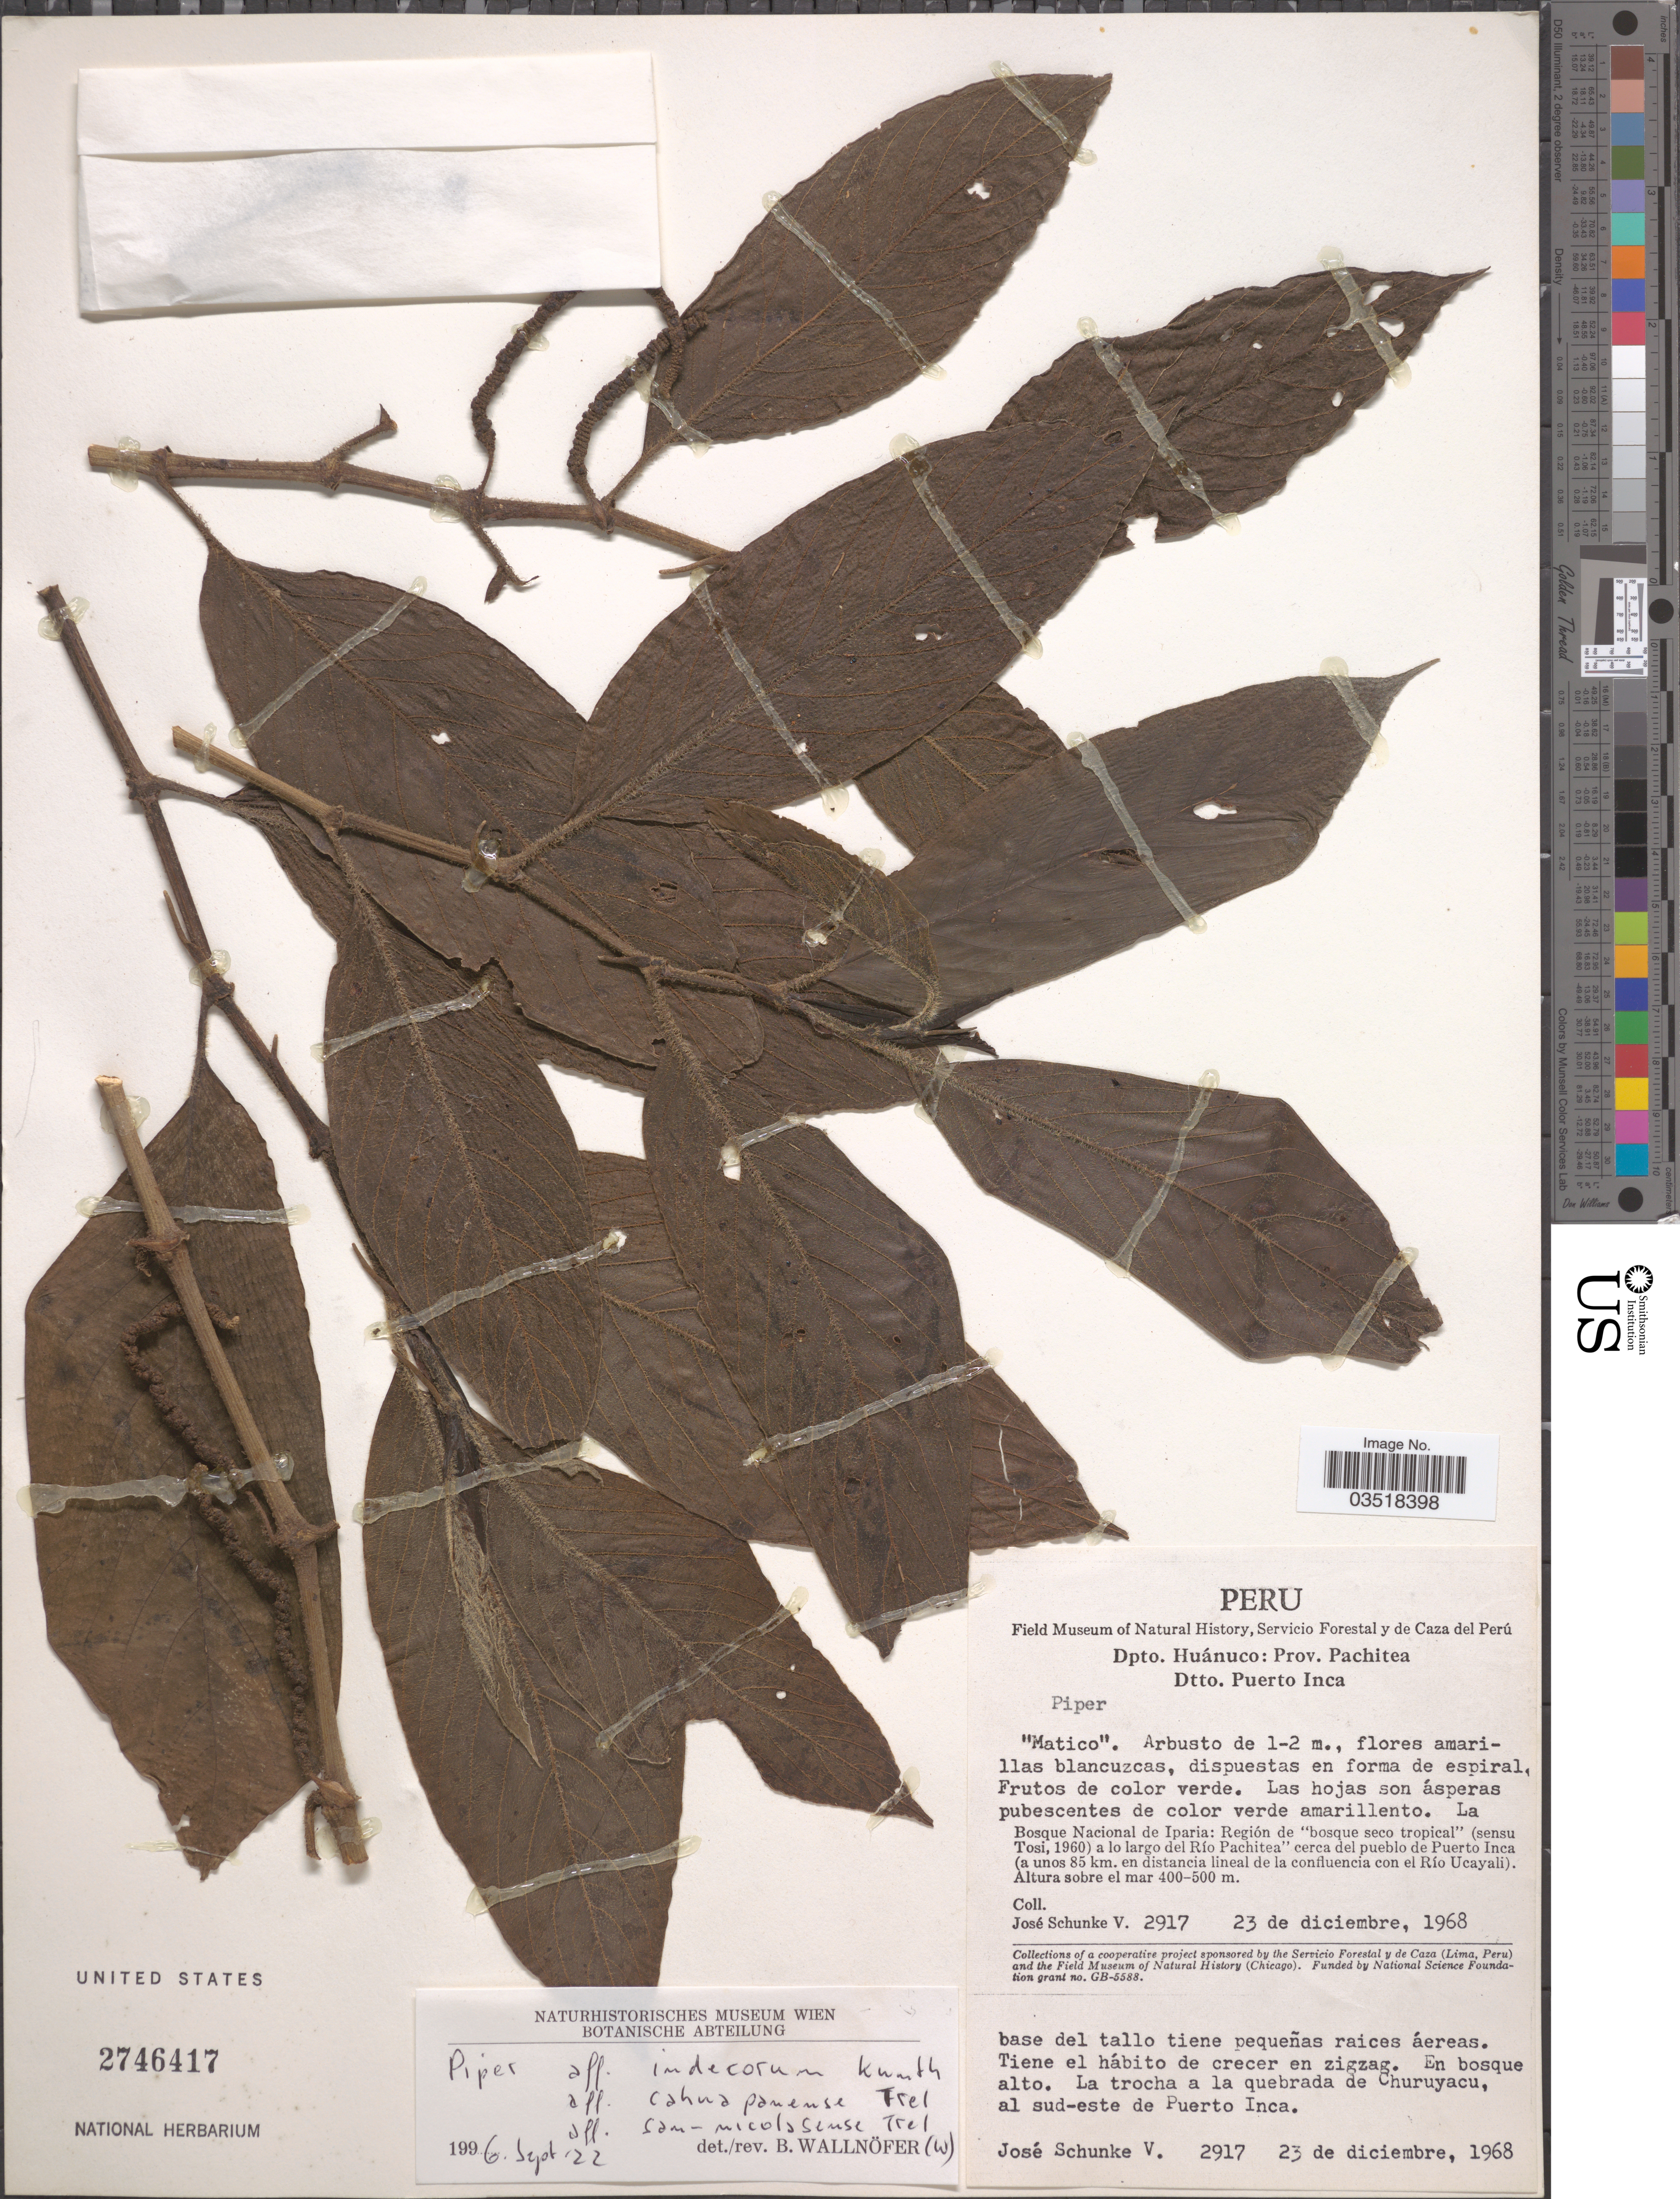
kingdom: Plantae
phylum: Tracheophyta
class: Magnoliopsida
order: Piperales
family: Piperaceae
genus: Piper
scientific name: Piper indecorum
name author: Kunth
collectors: J. Schunke Vigo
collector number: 2917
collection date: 1968-12-23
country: Peru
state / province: Huánuco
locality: Dpto. Huánuco: Prov. Pachitea, Dtto. Puerto Inca. Bosque Nacional de Iparia: Región de "bosque seco tropical" (sensu Tosi, 1960) a lo largo del Río Pachitea cerca del pueblo de Puerto Inca (a unos 85 km. en distancia lineal de la confluencia con el Río Ucayali). La trocha a la quebrada de Churuyacu, al sud-este de Puerto Inca.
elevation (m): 400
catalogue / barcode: US 2746417